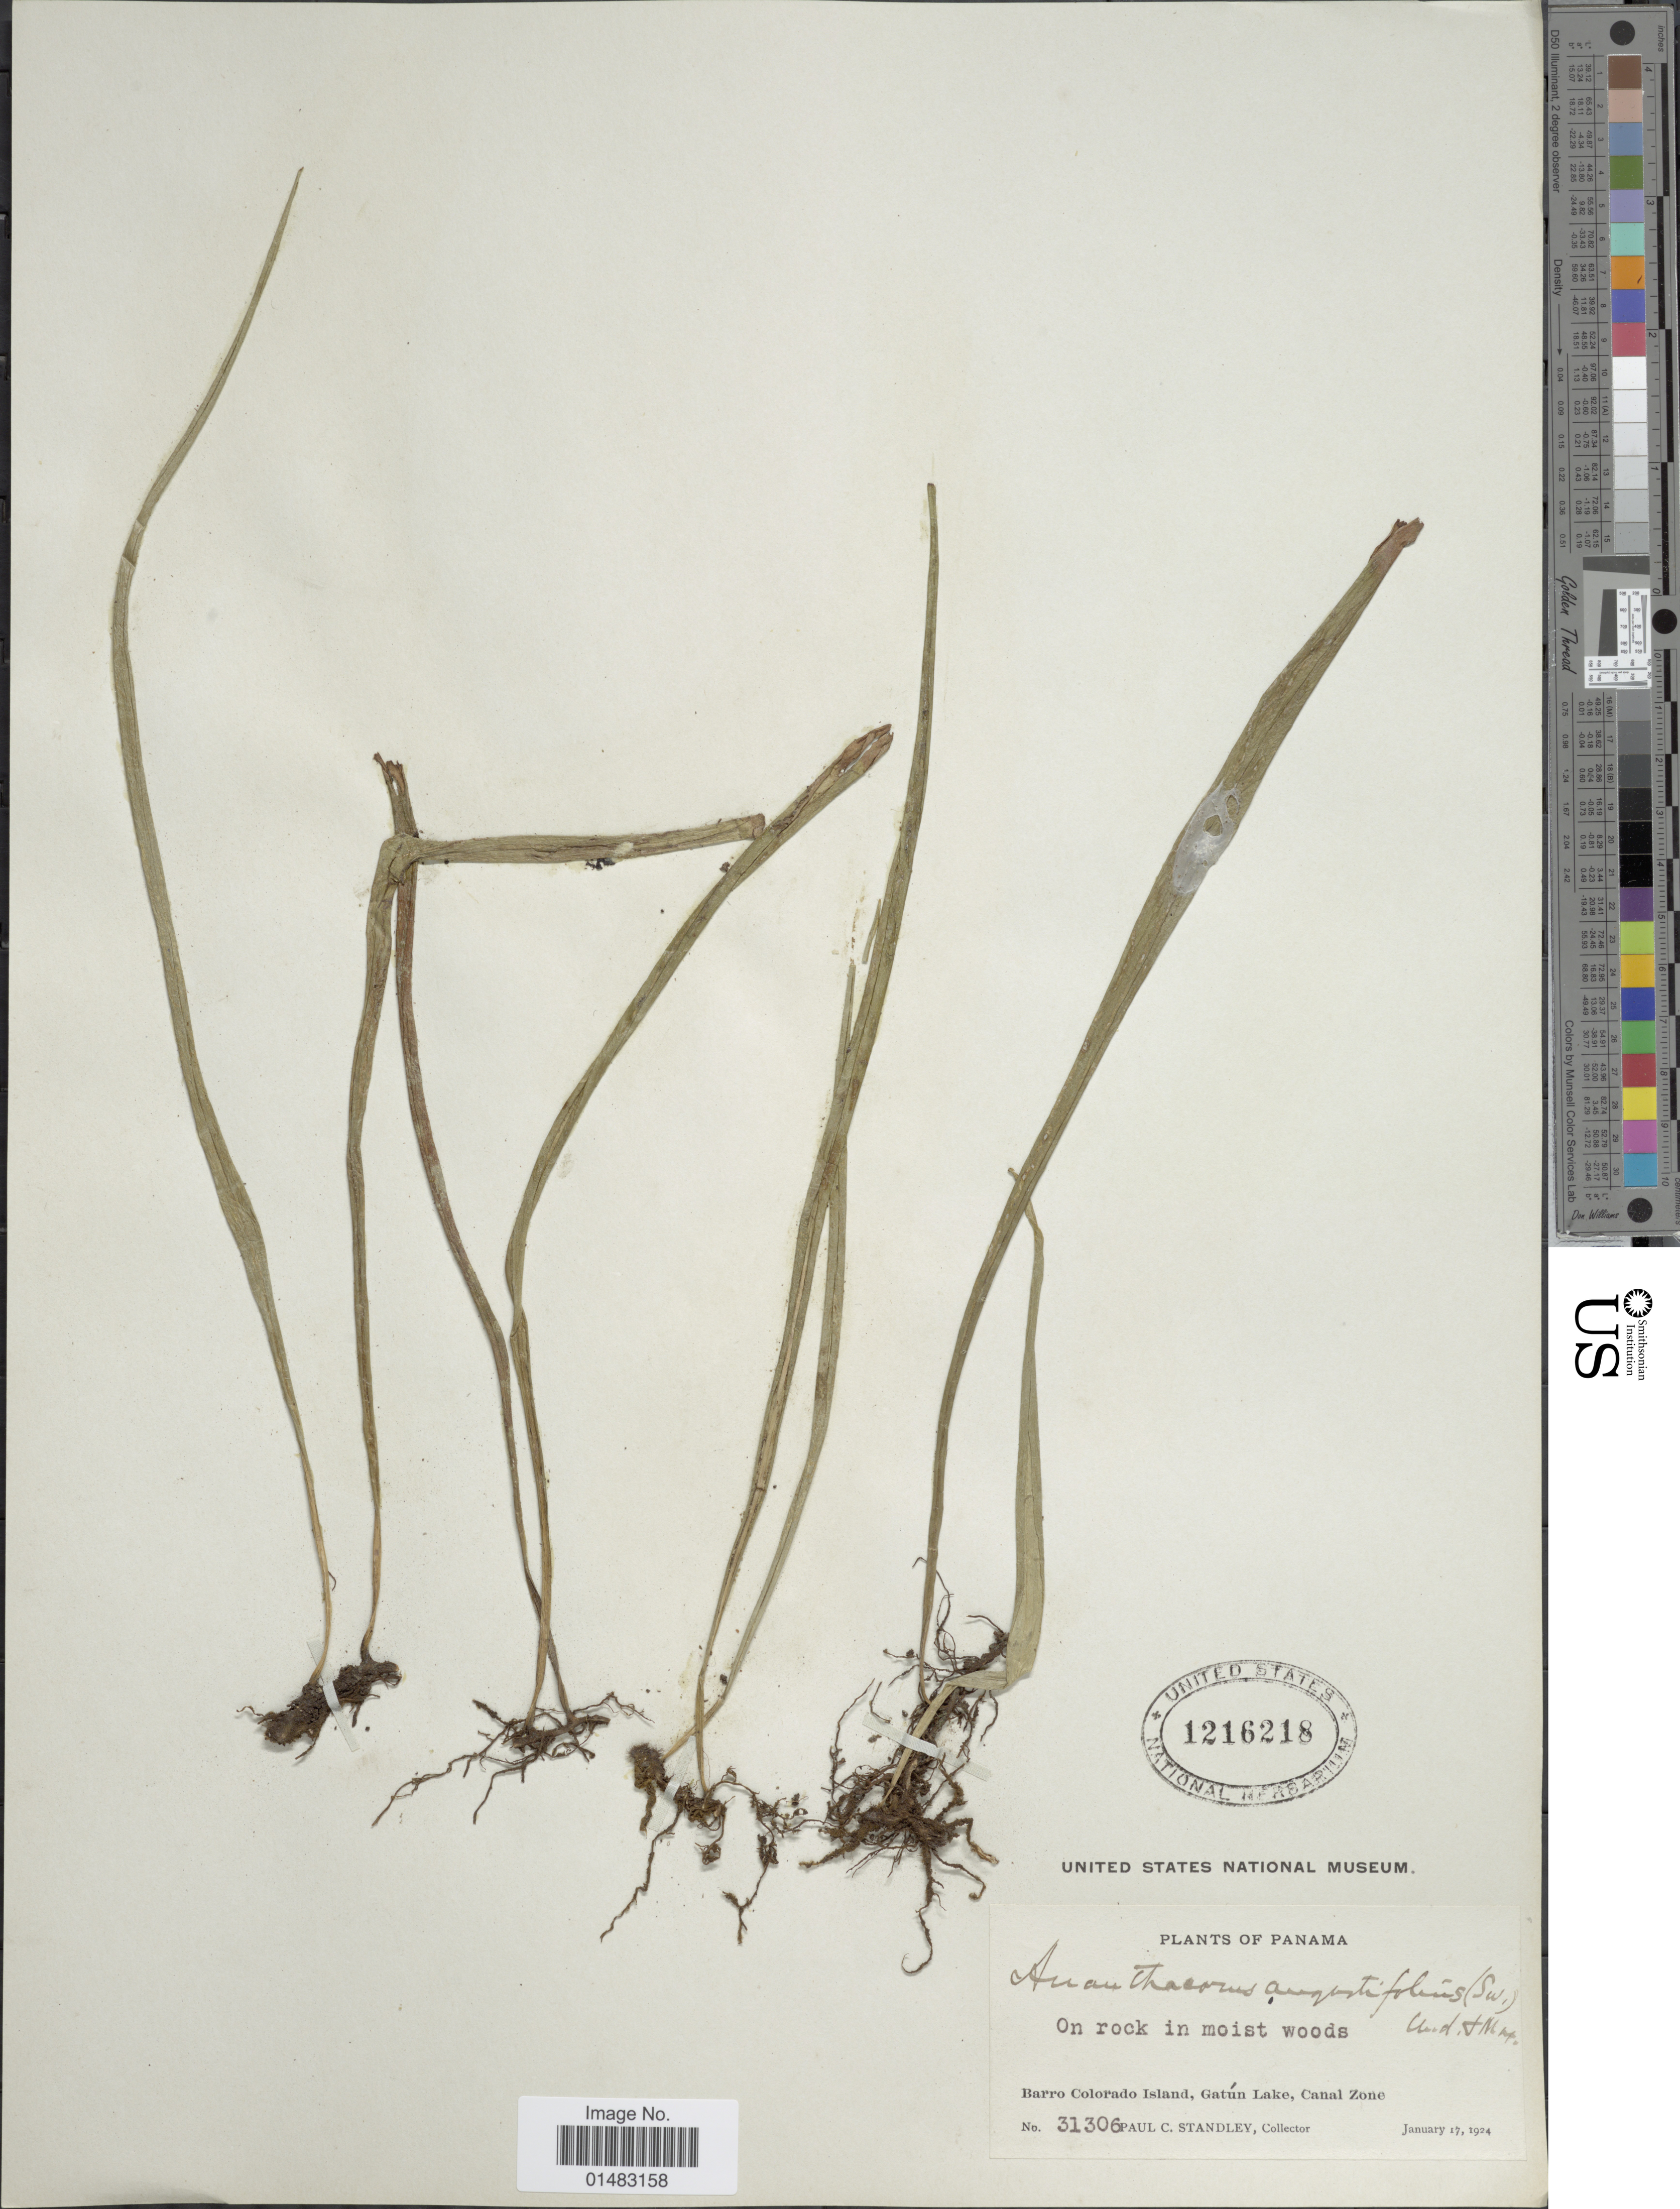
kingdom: Plantae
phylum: Tracheophyta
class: Polypodiopsida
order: Polypodiales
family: Pteridaceae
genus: Ananthacorus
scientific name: Ananthacorus angustifolius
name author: (Sw.) Underw. & Maxon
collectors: P. C. Standley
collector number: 31306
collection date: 1924-01-17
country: Panama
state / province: Panamá Oeste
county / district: Canal Zone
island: Barro Colorado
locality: Barro Colorado Island, Gatún Lake, Canal Zone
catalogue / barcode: US 1216218